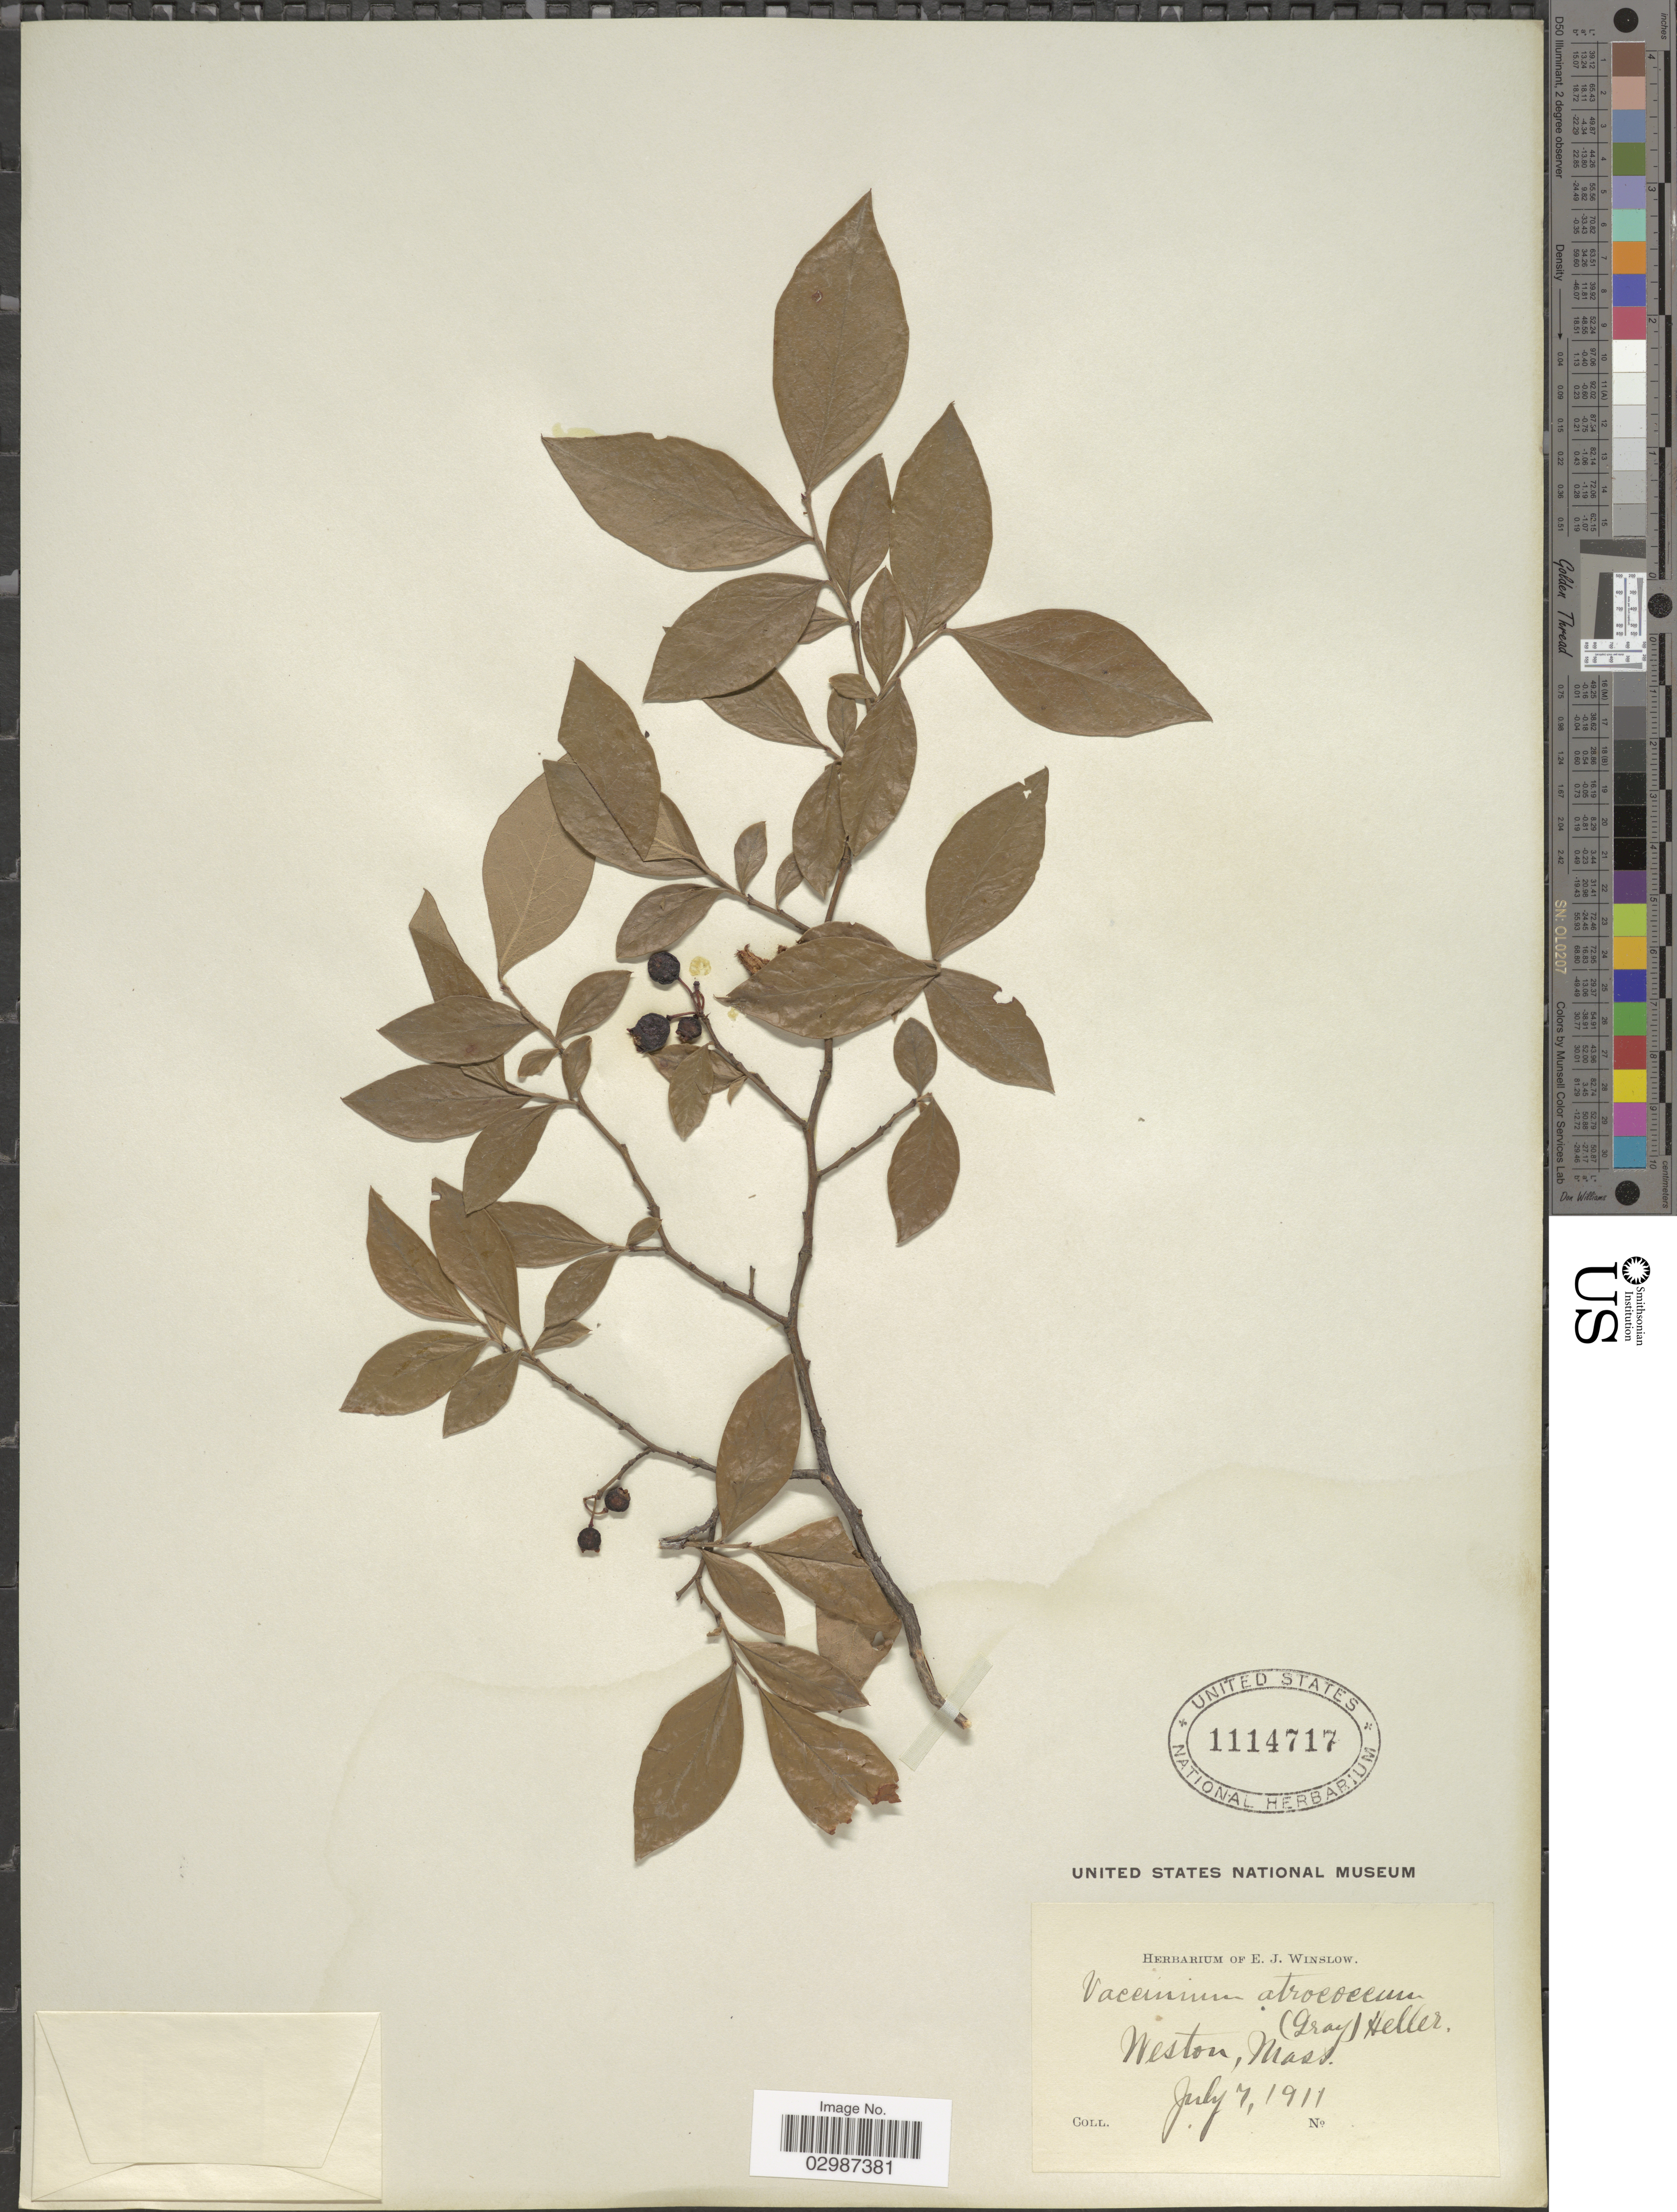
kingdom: Plantae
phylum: Tracheophyta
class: Magnoliopsida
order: Ericales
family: Ericaceae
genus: Vaccinium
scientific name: Vaccinium atrococcum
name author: (A. Gray) A. Heller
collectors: ex herb. E. J. Winslow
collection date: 1911-07-07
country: United States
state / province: Massachusetts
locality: Weston.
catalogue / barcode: US 1114717